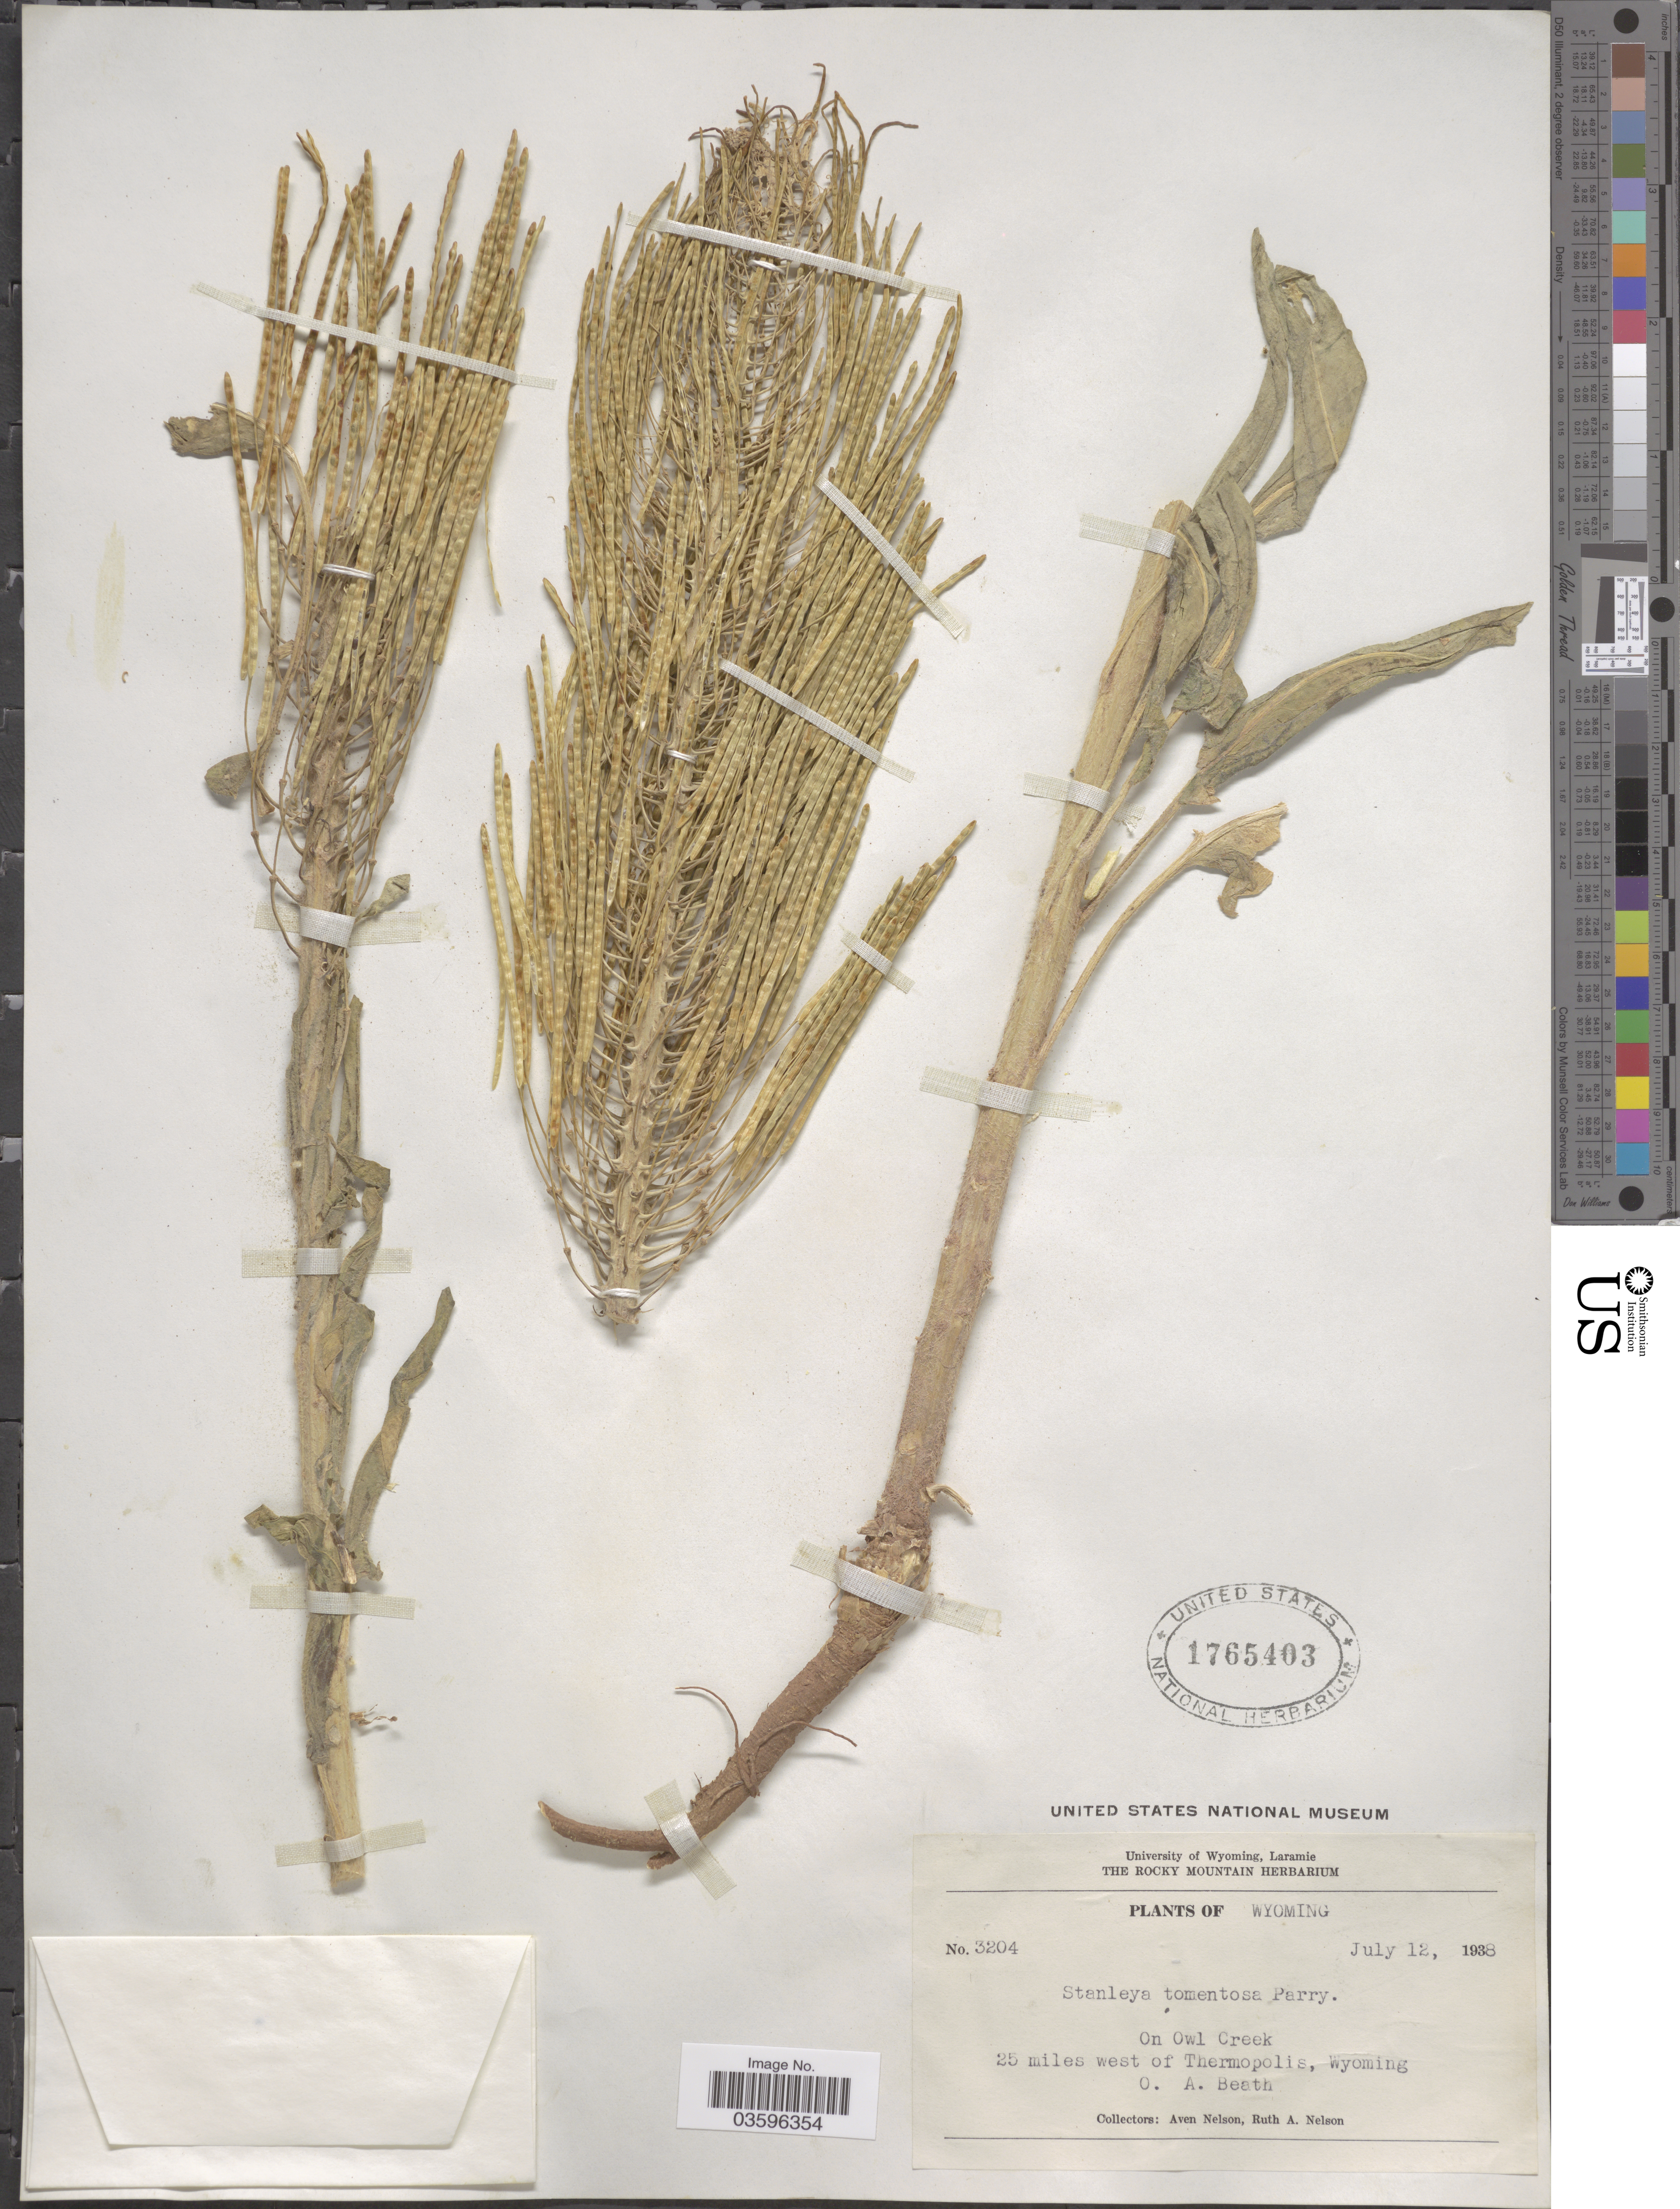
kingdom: Plantae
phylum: Tracheophyta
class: Magnoliopsida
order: Brassicales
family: Brassicaceae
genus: Stanleya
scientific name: Stanleya tomentosa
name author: Parry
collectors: A. Nelson, R. A. Nelson & O. Beath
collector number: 3204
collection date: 1938-07-12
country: United States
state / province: Wyoming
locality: On Owl Creek. 25 miles west of Thermopolis.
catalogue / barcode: US 1765403